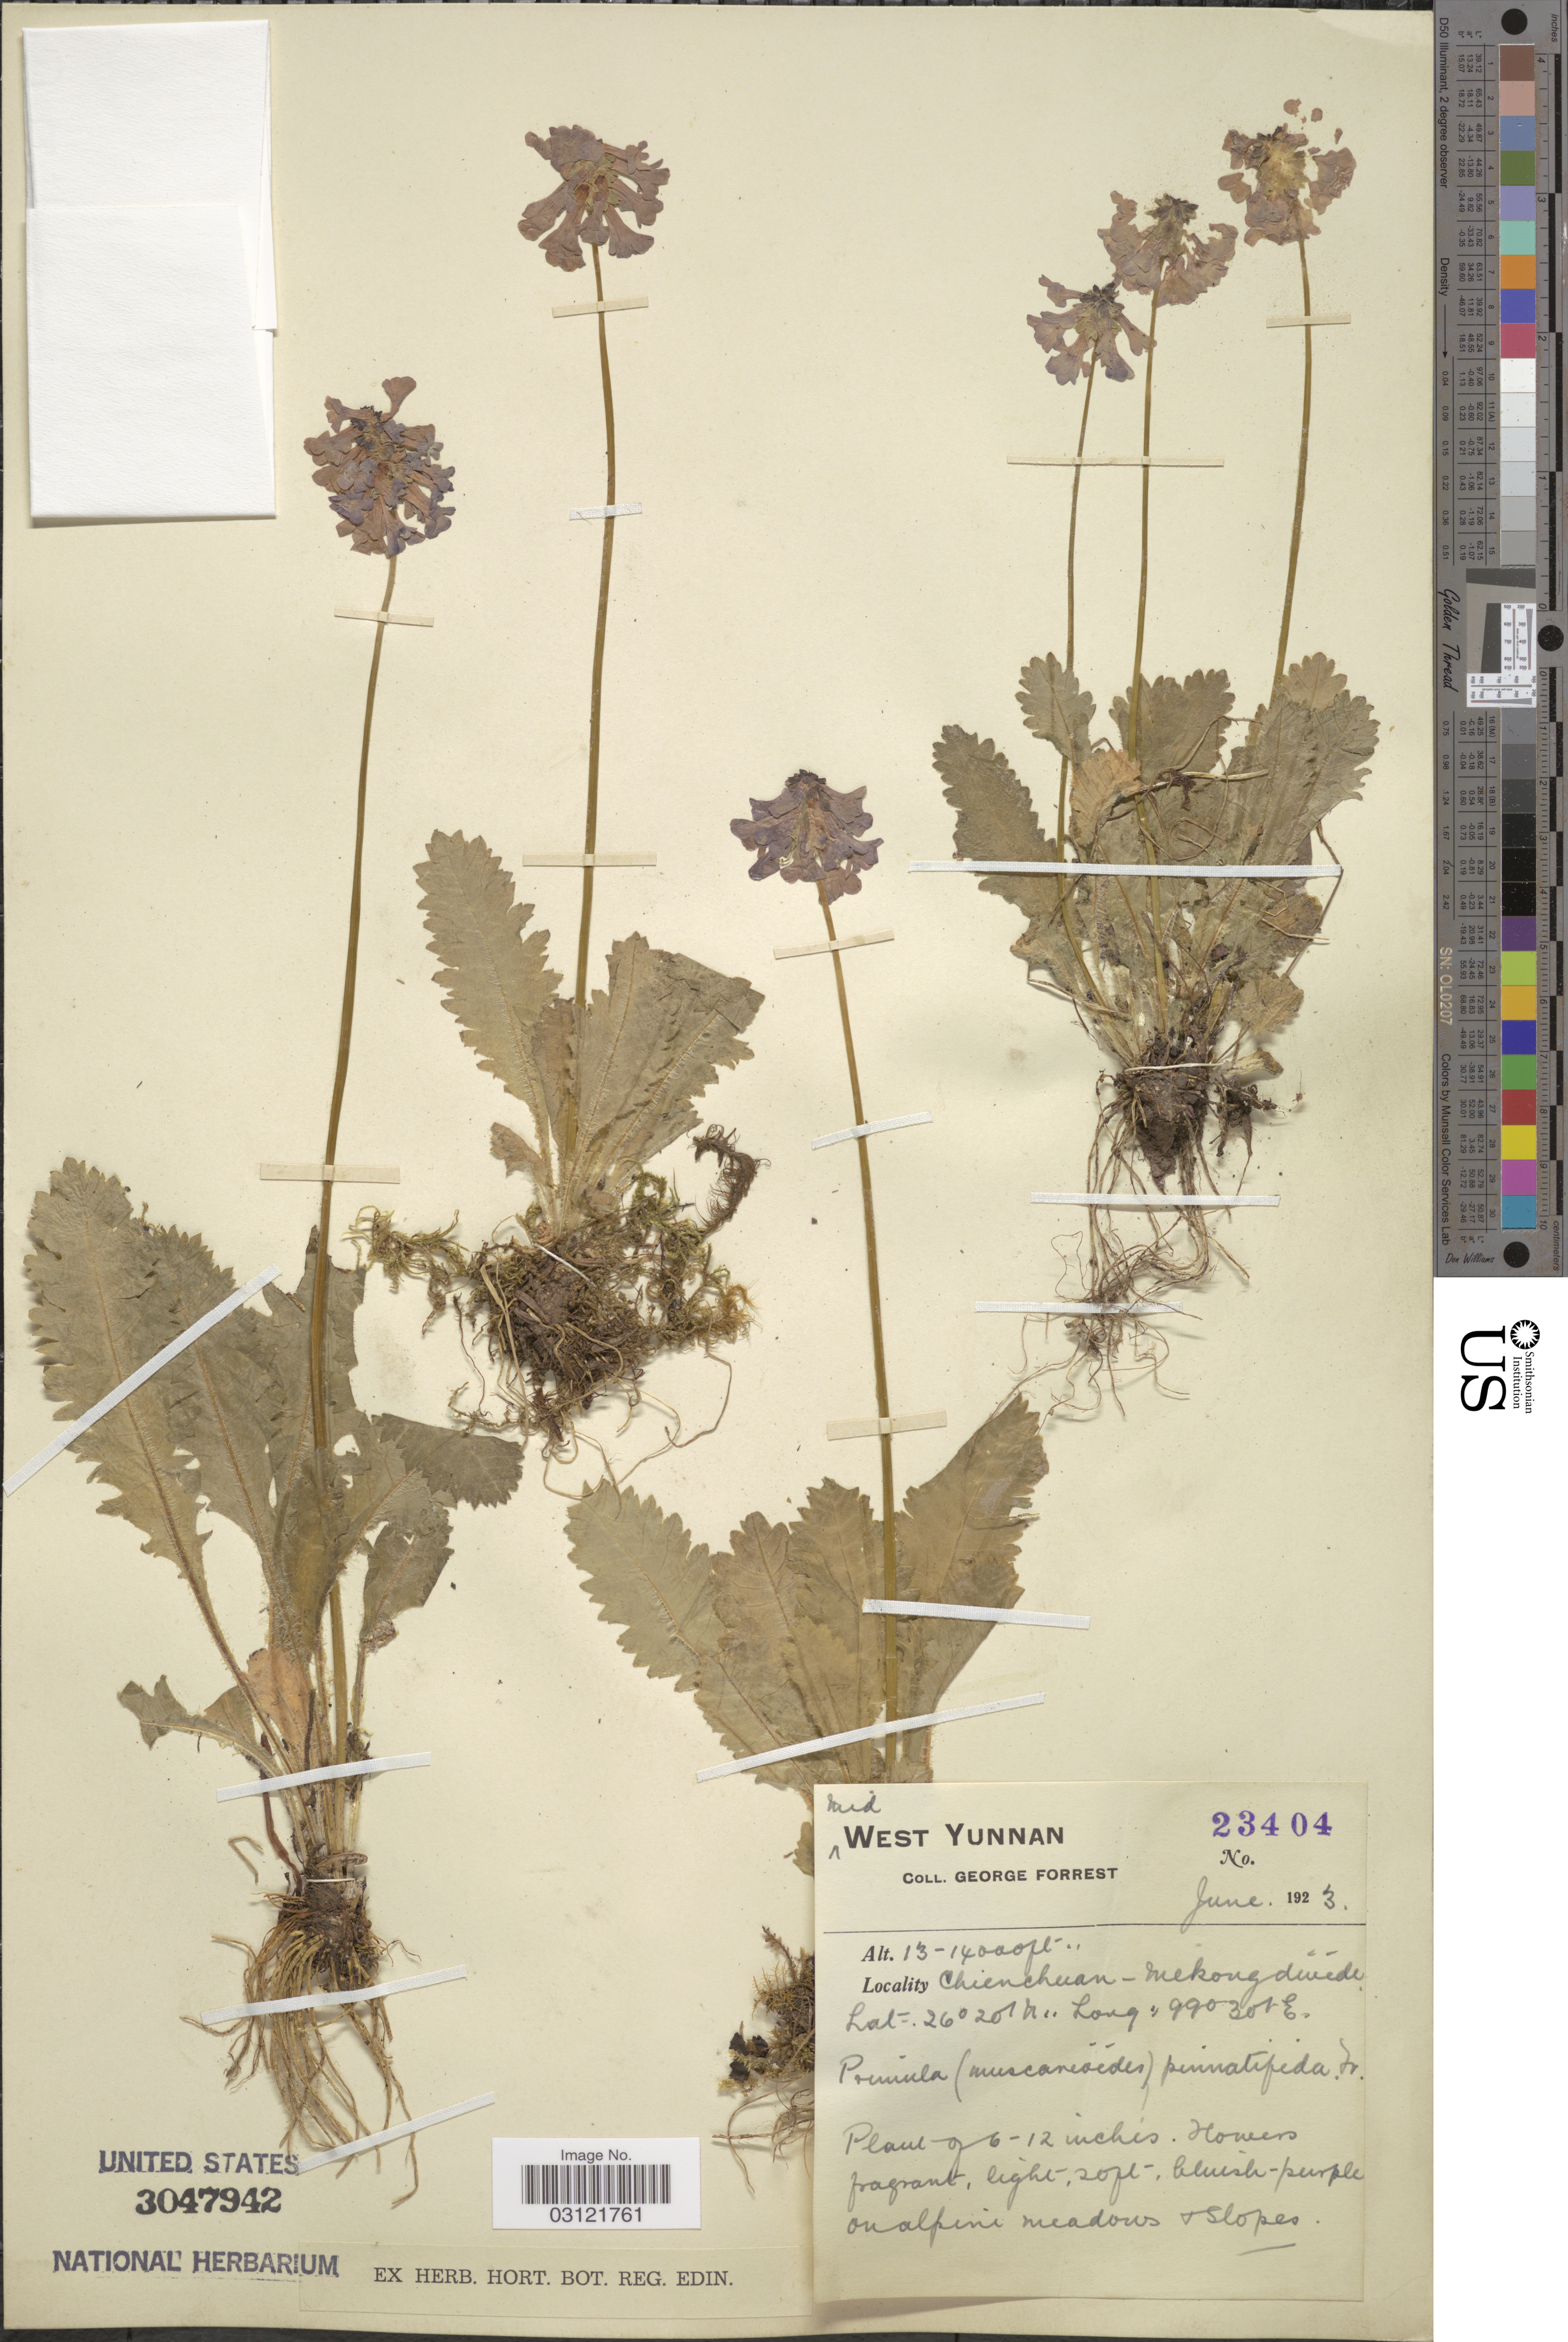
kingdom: Plantae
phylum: Tracheophyta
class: Magnoliopsida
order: Ericales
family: Primulaceae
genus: Primula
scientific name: Primula pinnatifida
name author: Franch.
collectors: G. Forrest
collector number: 23404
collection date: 1923-06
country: China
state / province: Yunnan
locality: Mid West Yunnan, Chienchuan - Mekong divide.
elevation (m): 3962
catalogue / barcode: US 3047942